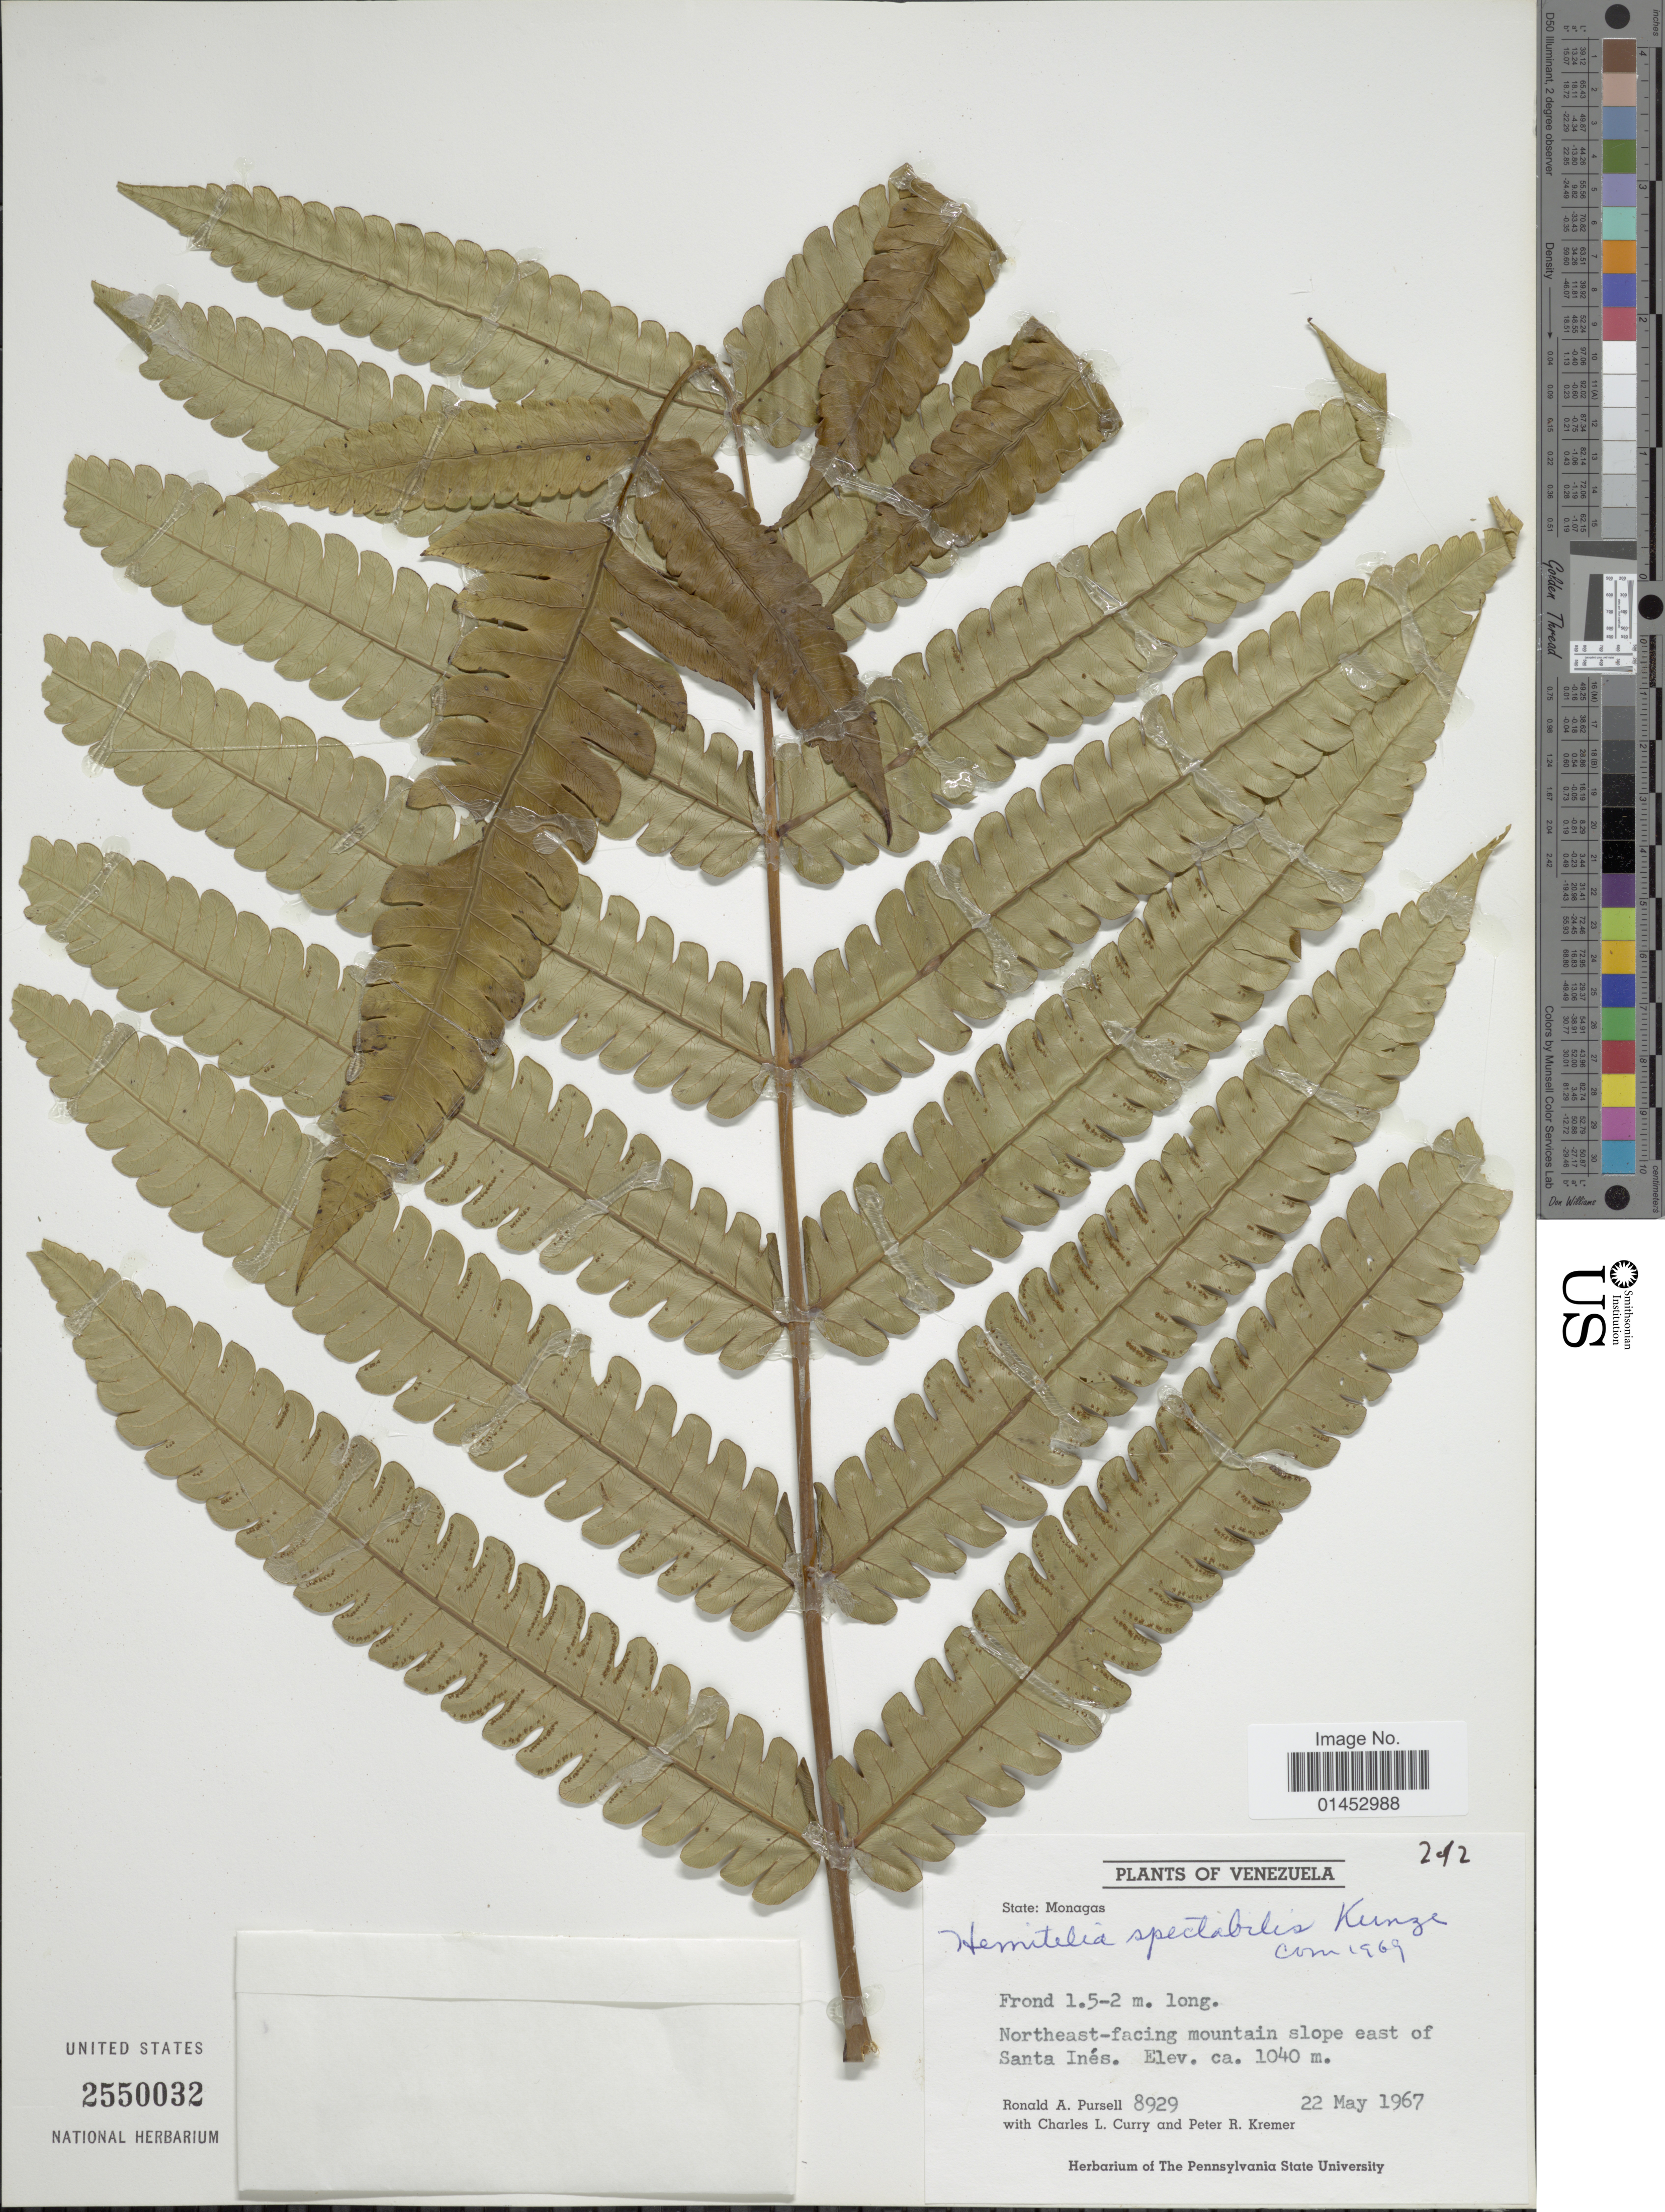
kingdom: Plantae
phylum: Tracheophyta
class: Polypodiopsida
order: Cyatheales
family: Cyatheaceae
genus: Cyathea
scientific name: Cyathea spectabilis var. spectabilis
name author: (Kunze) Domin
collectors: R. A. Pursell, C. L. Curry & P. R. Kremer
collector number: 8929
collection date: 1967-05-22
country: Venezuela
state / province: Monagas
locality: Northeast-facing mountain slope east of Santa Inés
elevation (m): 1040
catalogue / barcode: US 2550032